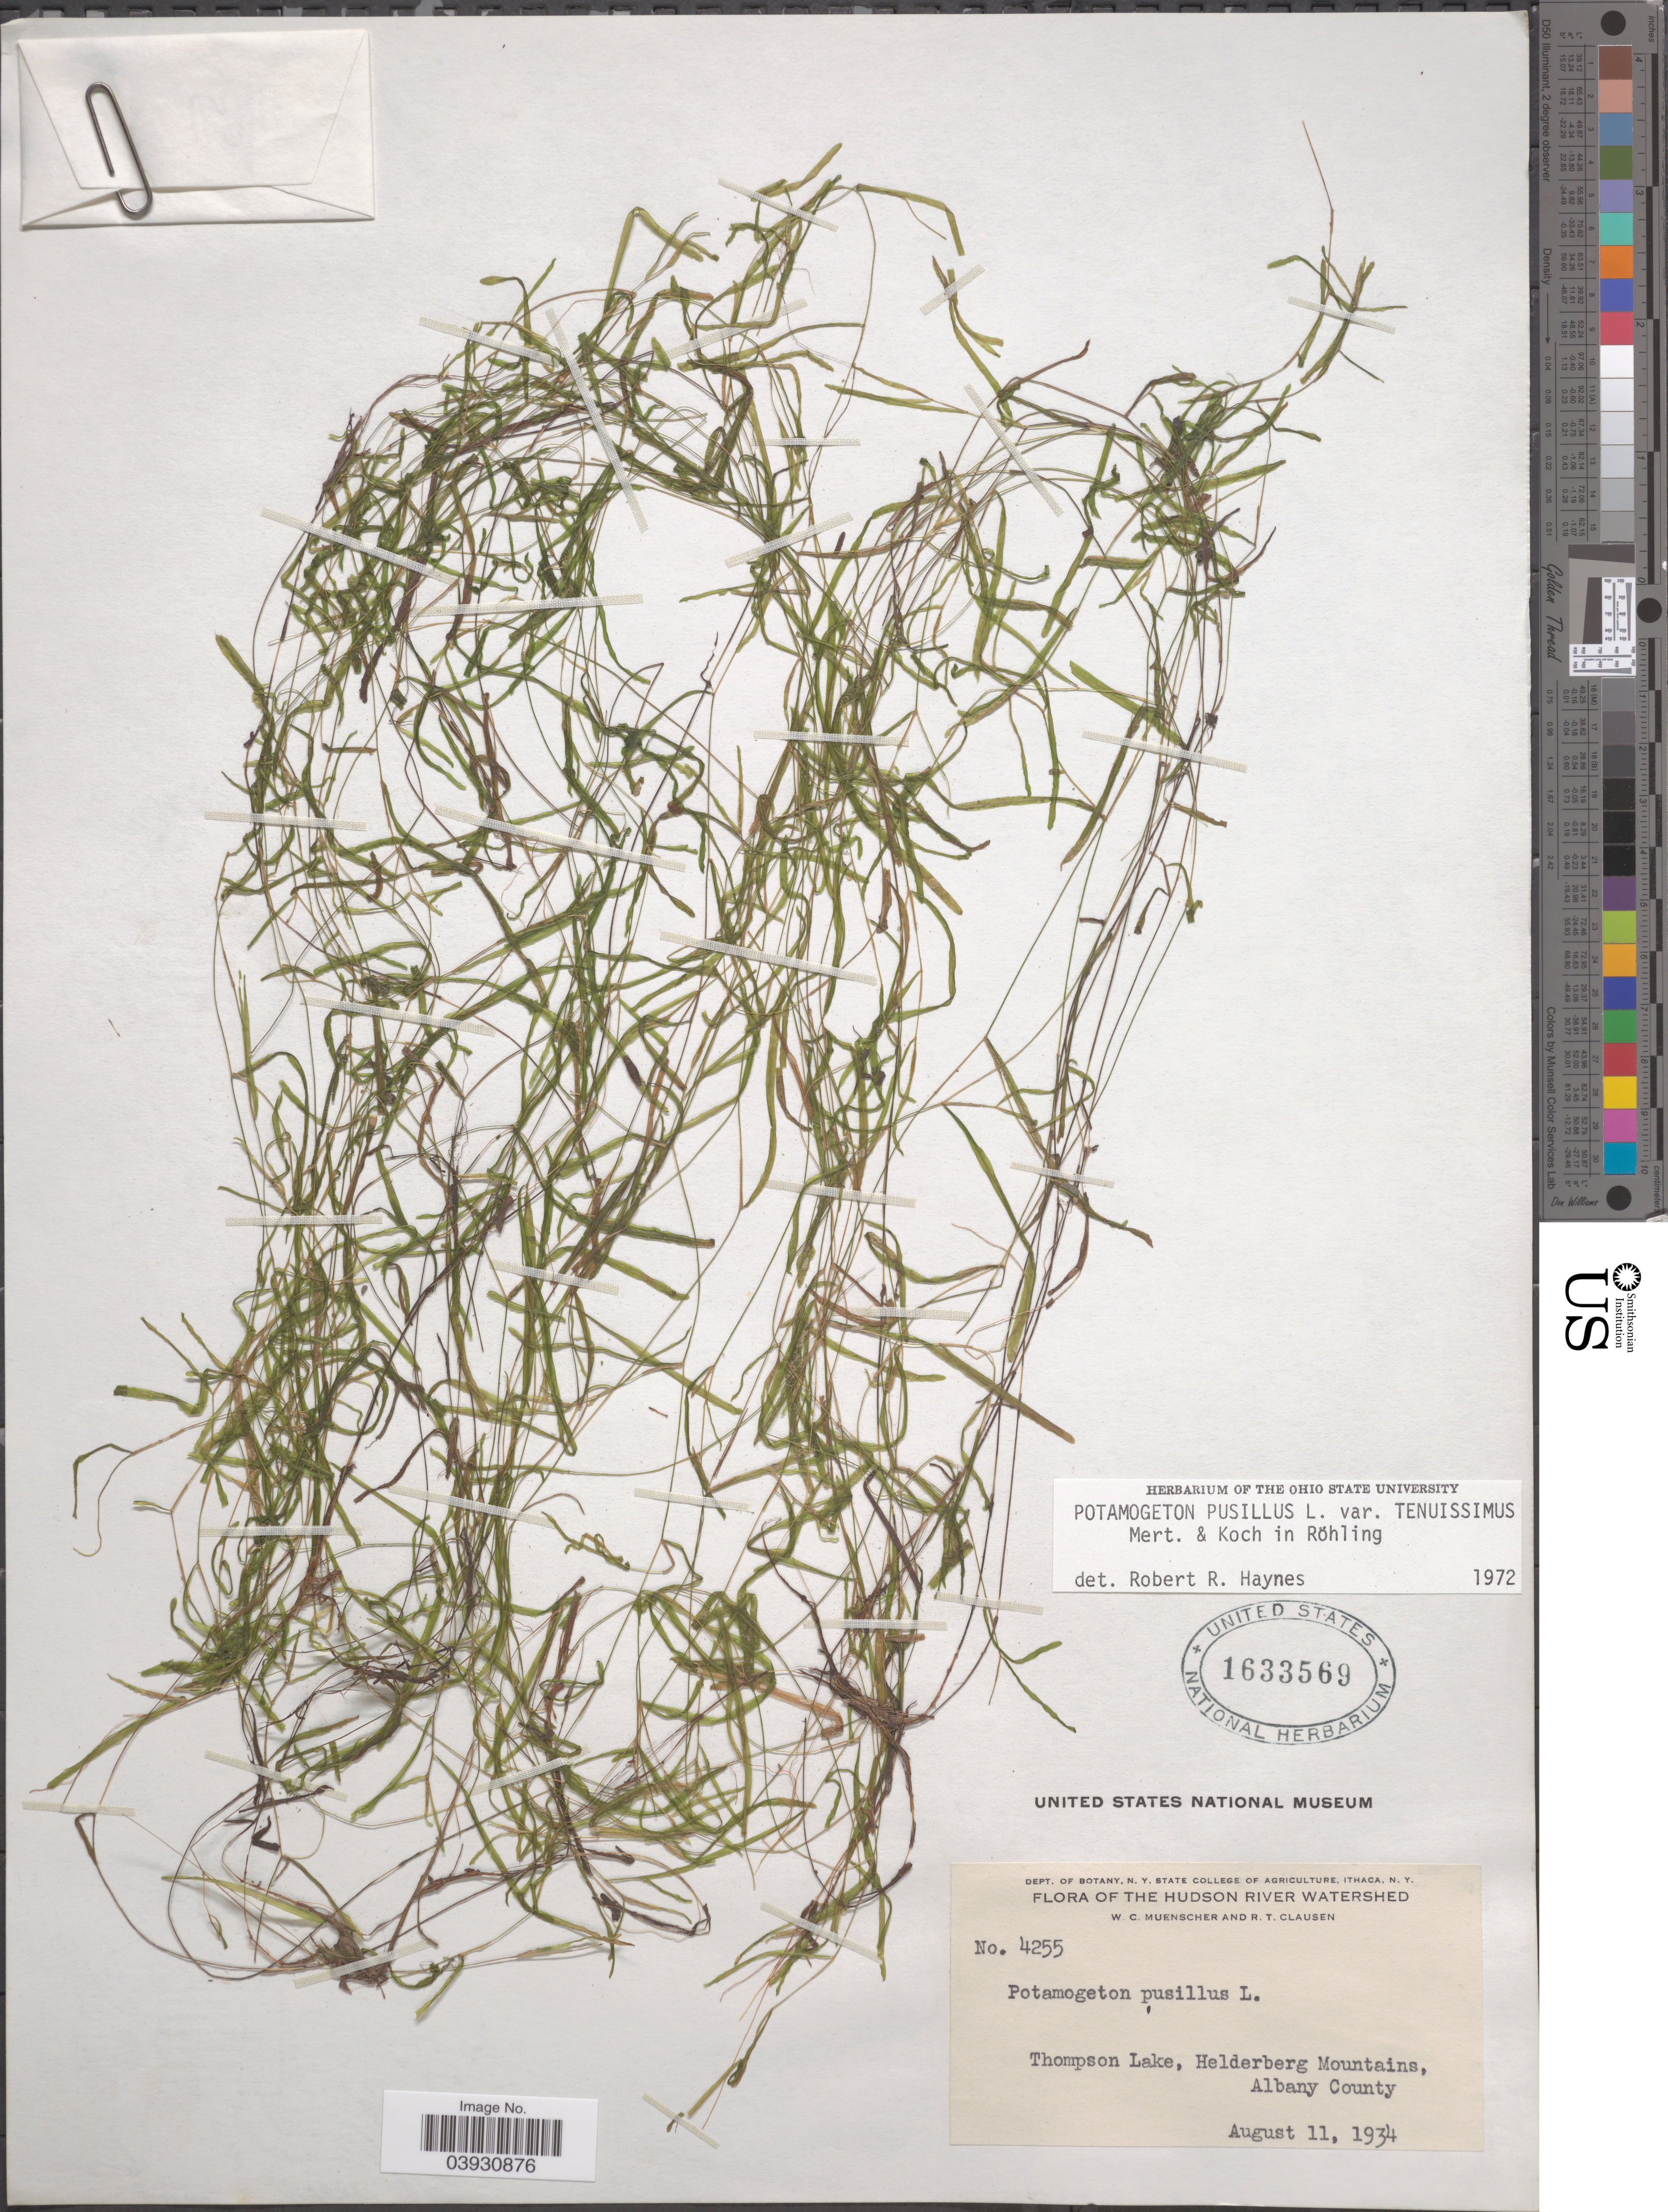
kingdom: Plantae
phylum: Tracheophyta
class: Liliopsida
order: Alismatales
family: Potamogetonaceae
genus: Potamogeton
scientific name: Potamogeton pusillus subsp. tenuissimus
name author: Mert. & W.D.J. Koch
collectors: W. Muenscher & R. T. Clausen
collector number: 4255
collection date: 1934-08-11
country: United States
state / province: New York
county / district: Albany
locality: The Hudson River Watershed. Thompson Lake, Helderberg Mountains, Albany County.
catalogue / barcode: US 1633569